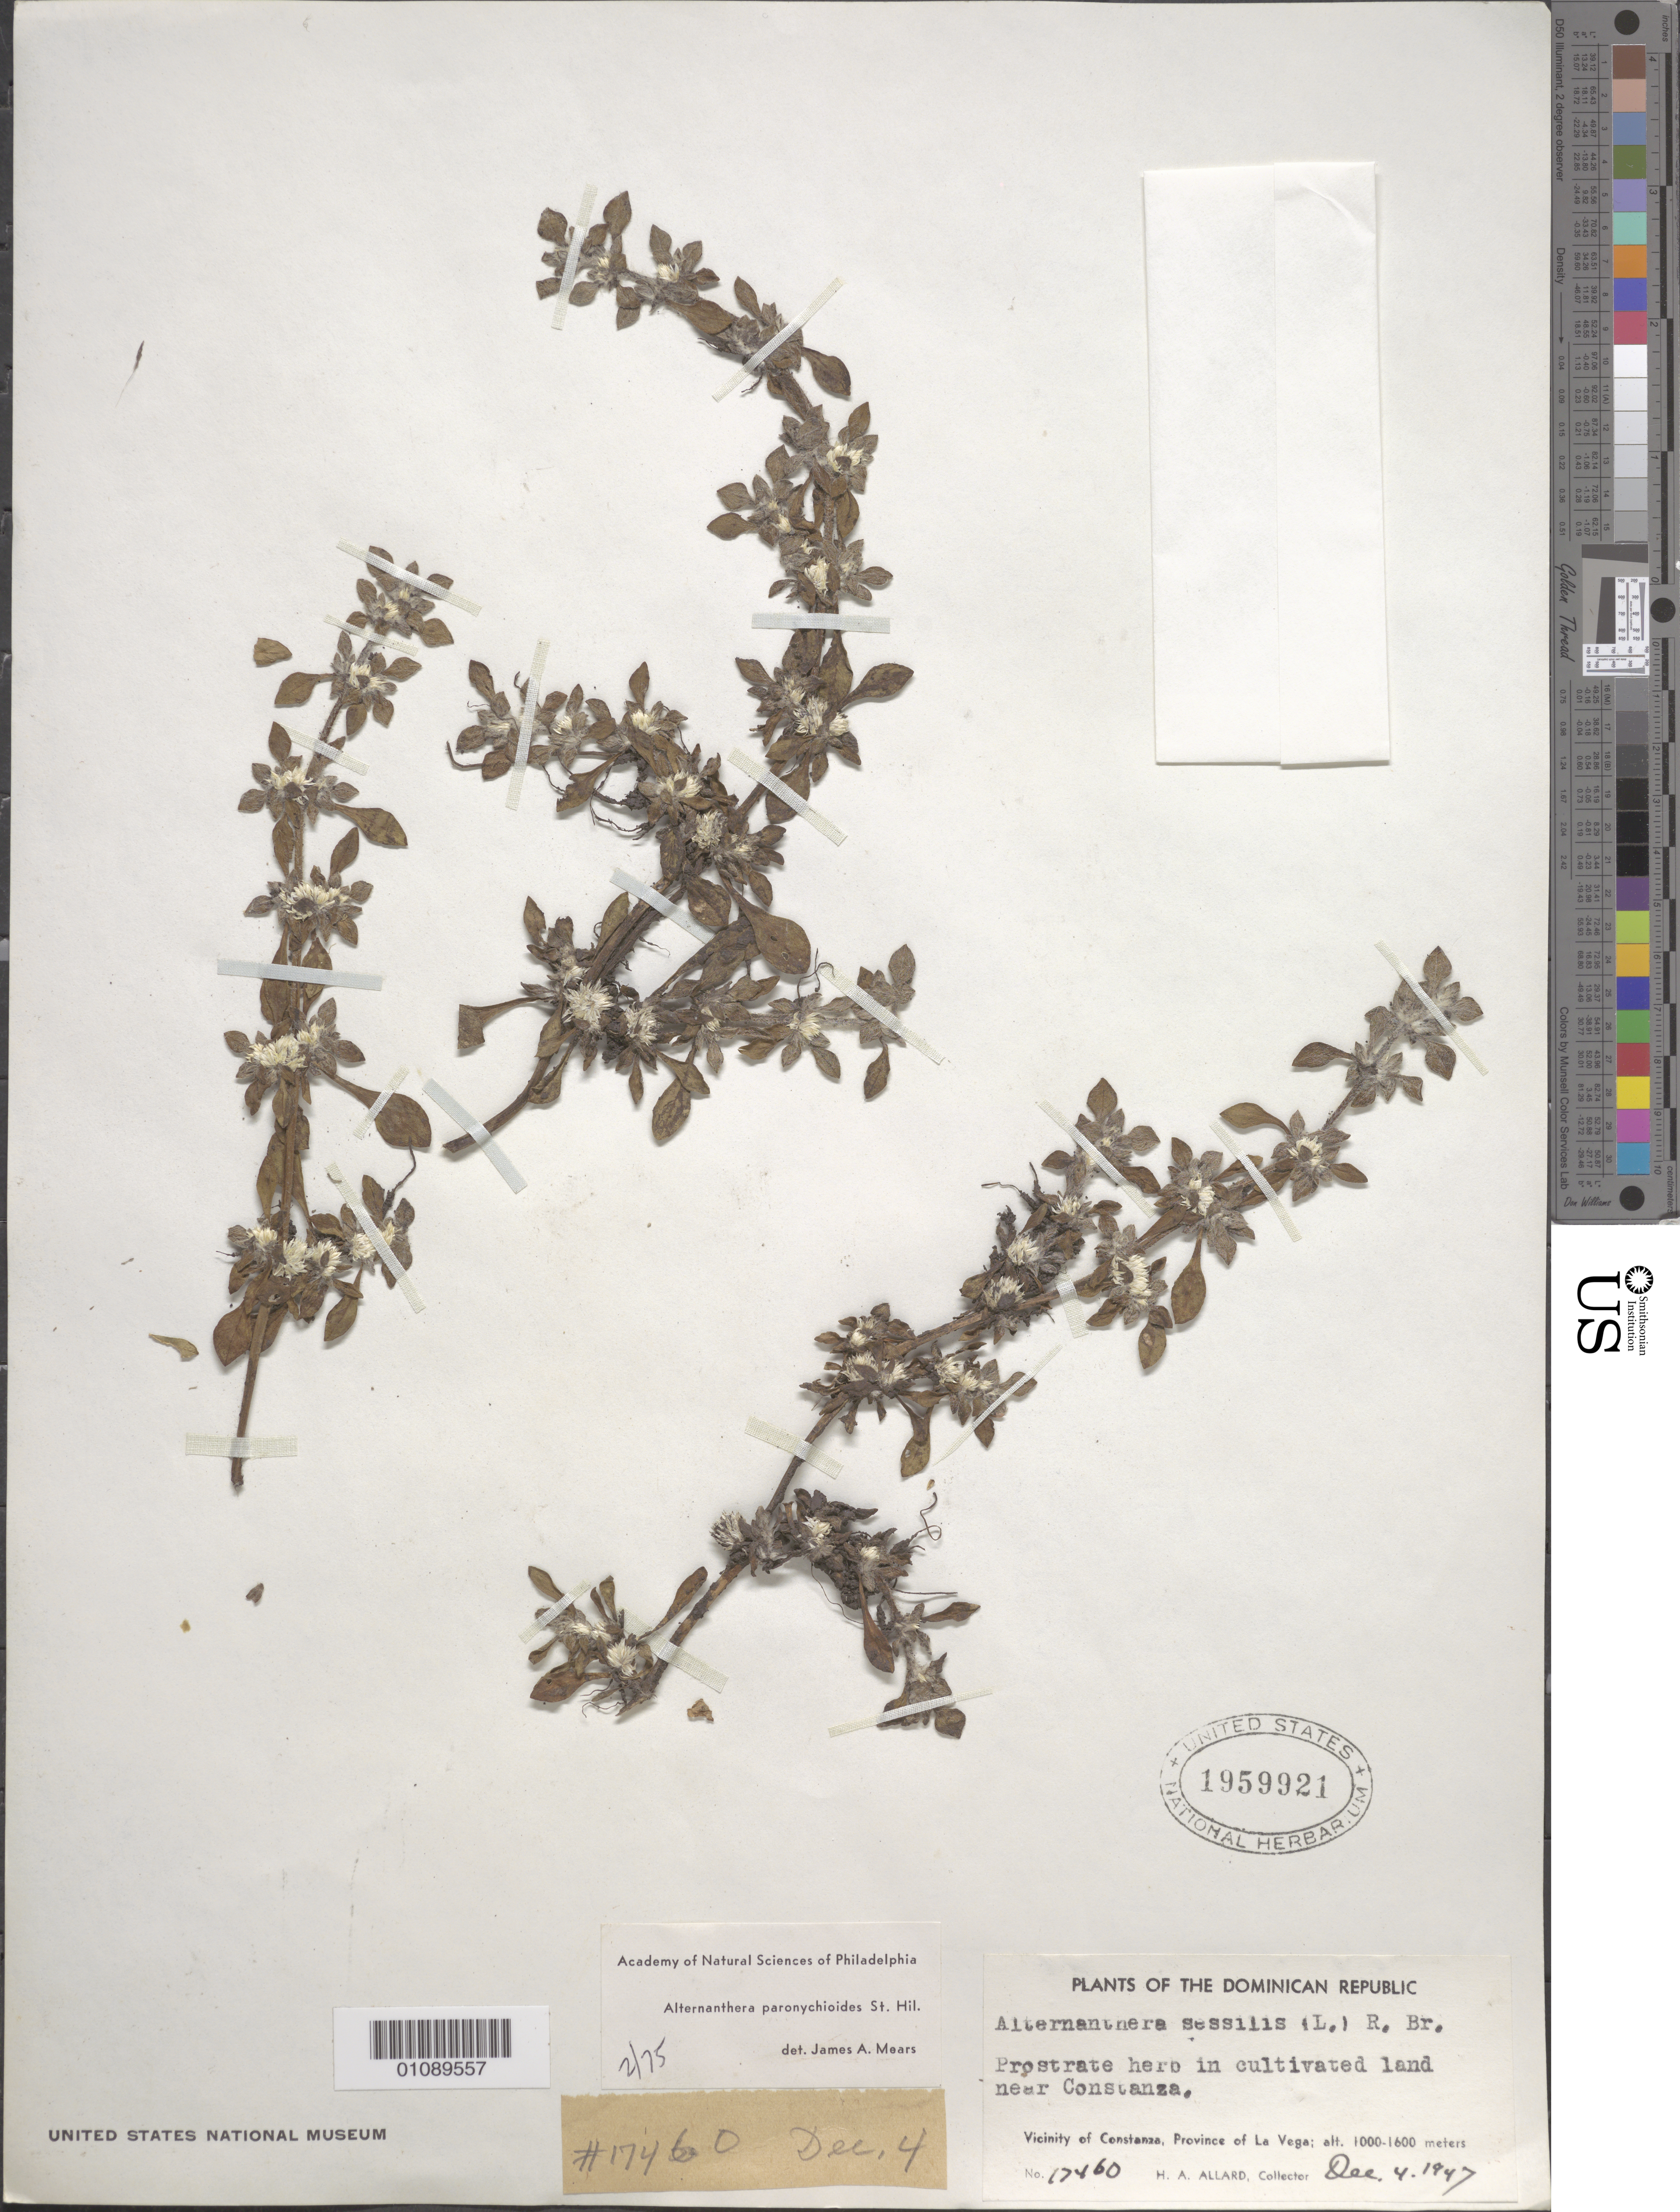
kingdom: Plantae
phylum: Tracheophyta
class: Magnoliopsida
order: Caryophyllales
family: Amaranthaceae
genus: Alternanthera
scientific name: Alternanthera paronychioides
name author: A. St.-Hil.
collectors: H. A. Allard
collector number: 17460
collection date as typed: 04 Dec 1947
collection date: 1947-12-04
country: Dominican Republic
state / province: La Vega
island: Hispaniola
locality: Vicinity of Costanza, near Costanza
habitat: cultivated land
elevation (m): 1000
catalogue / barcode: US 1959921